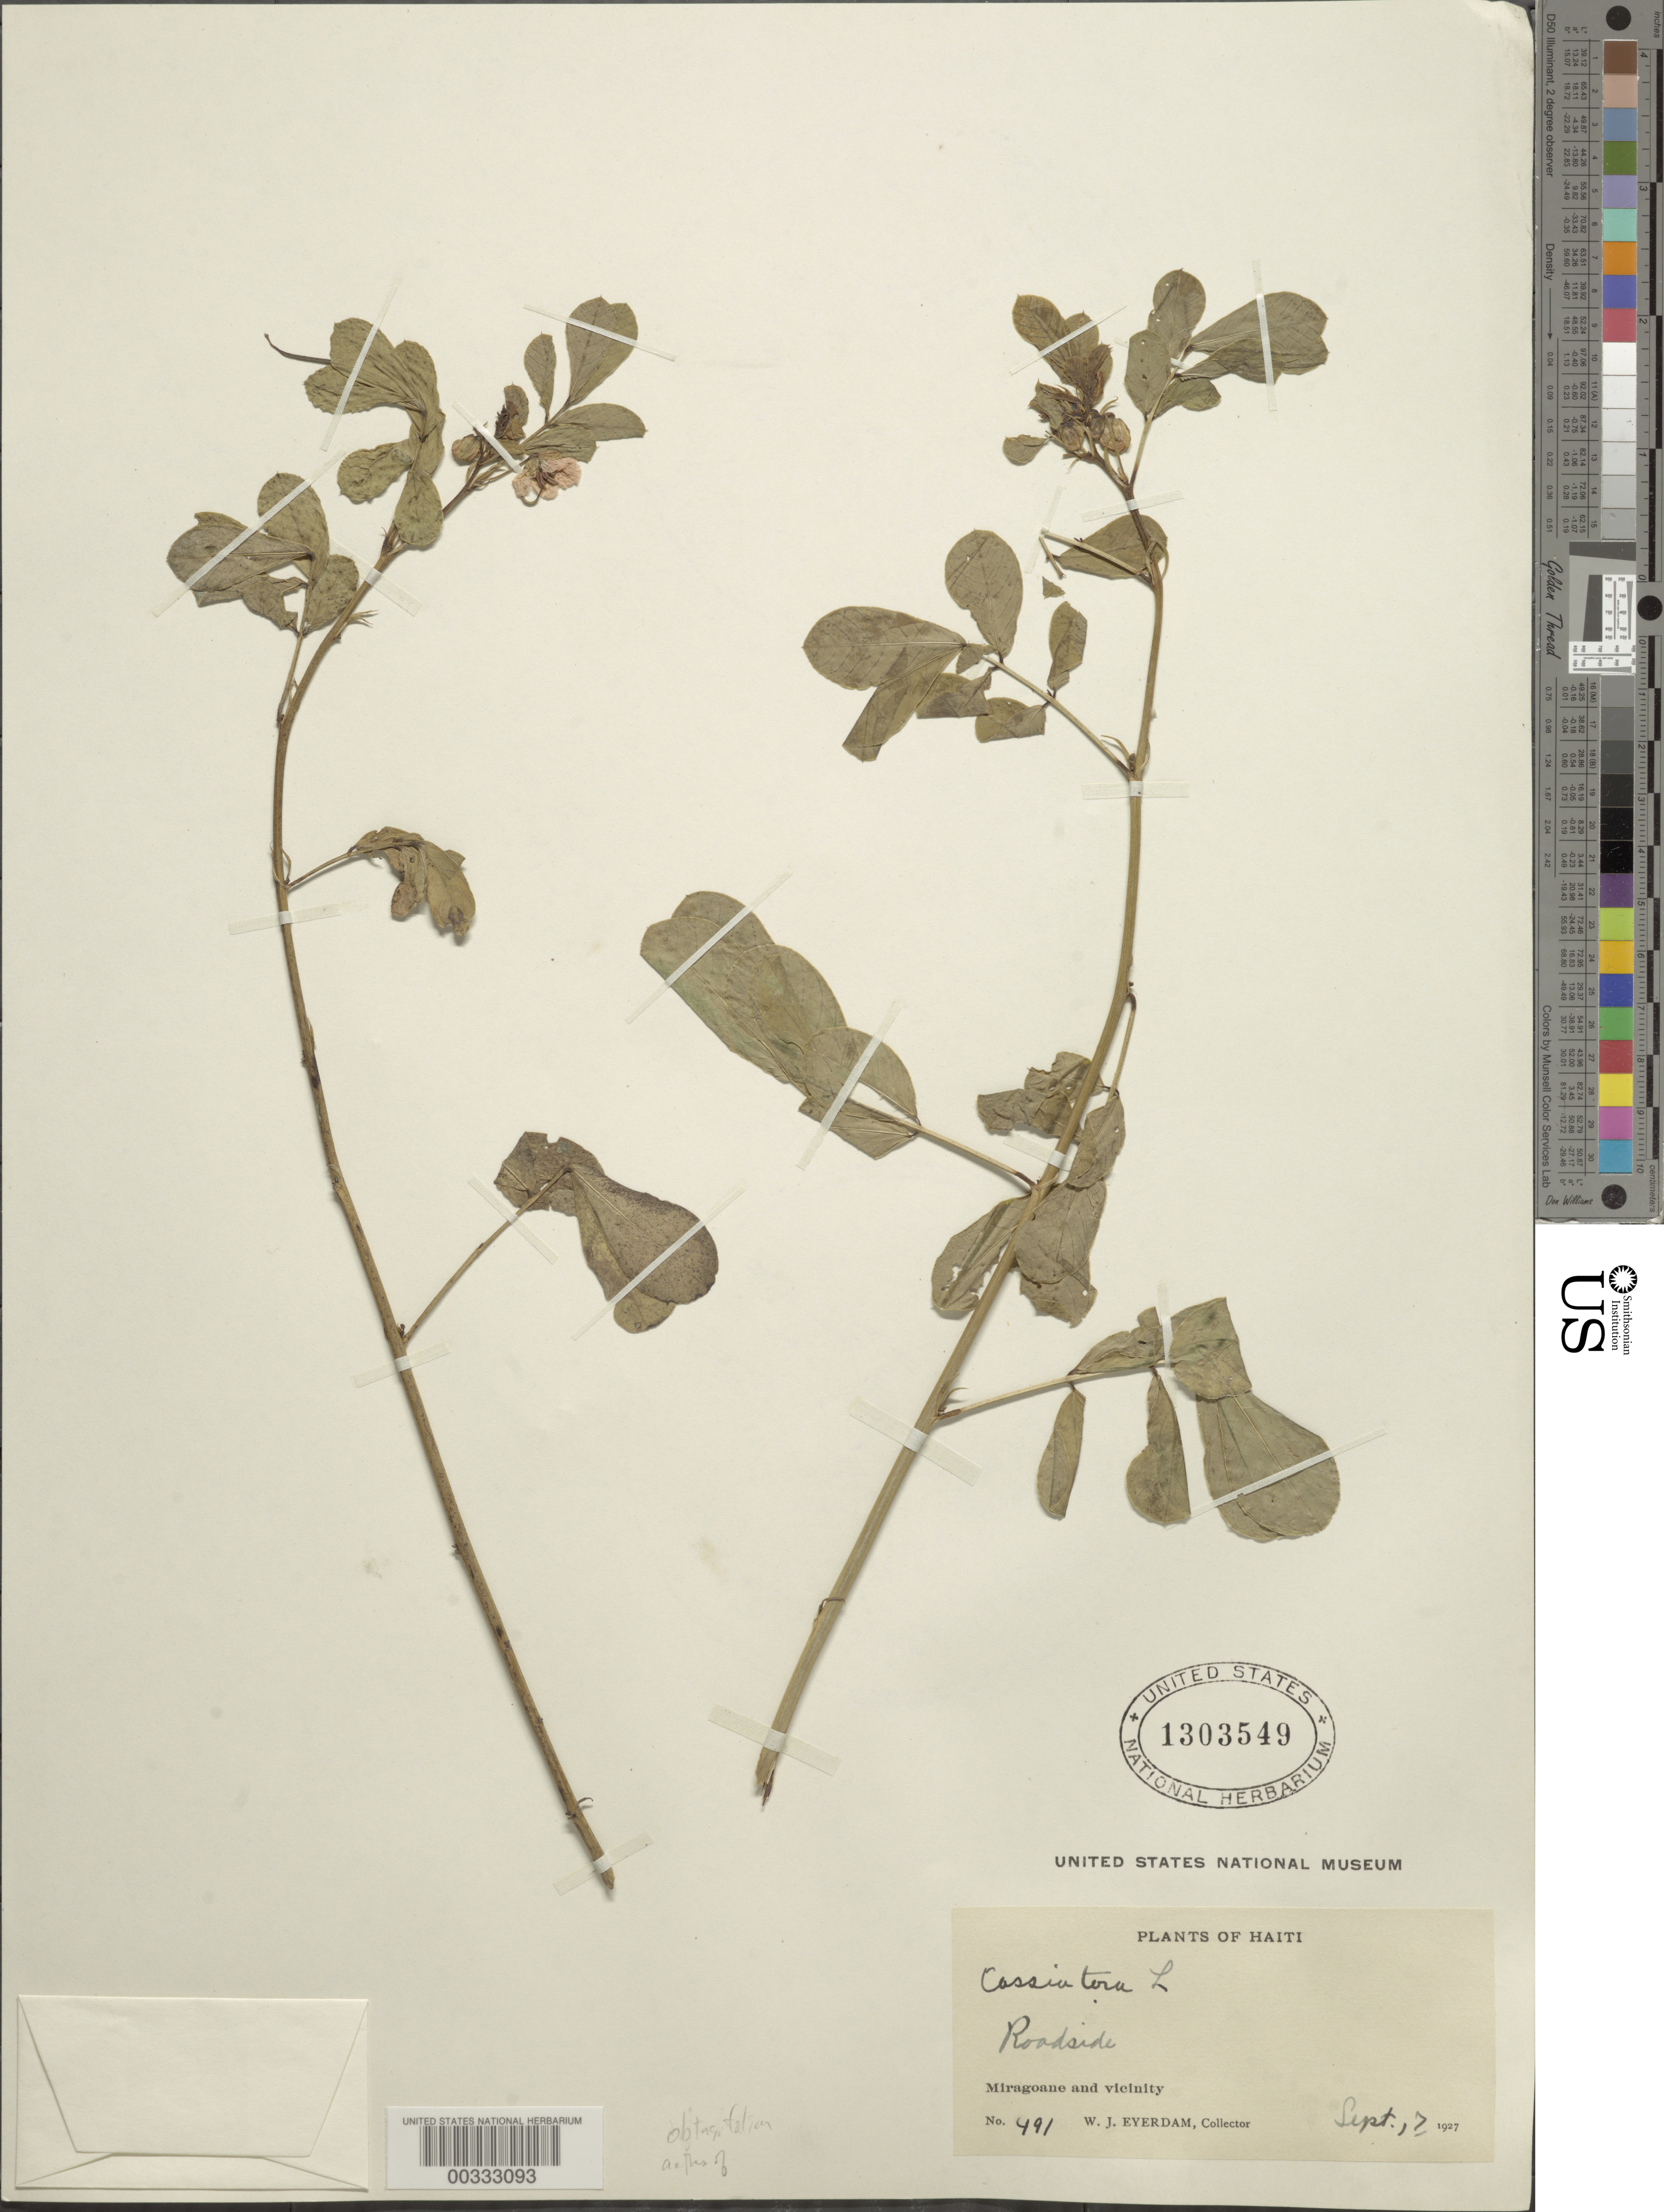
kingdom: Plantae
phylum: Tracheophyta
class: Magnoliopsida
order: Fabales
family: Fabaceae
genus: Senna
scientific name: Senna obtusifolia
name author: (L.) H.S. Irwin & Barneby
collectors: W. J. Eyerdam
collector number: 491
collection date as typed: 07 Sep 1927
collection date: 1927-09-07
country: Haiti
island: Hispaniola Island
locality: Miragoane and vicinity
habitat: Roadside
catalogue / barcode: US 1303549